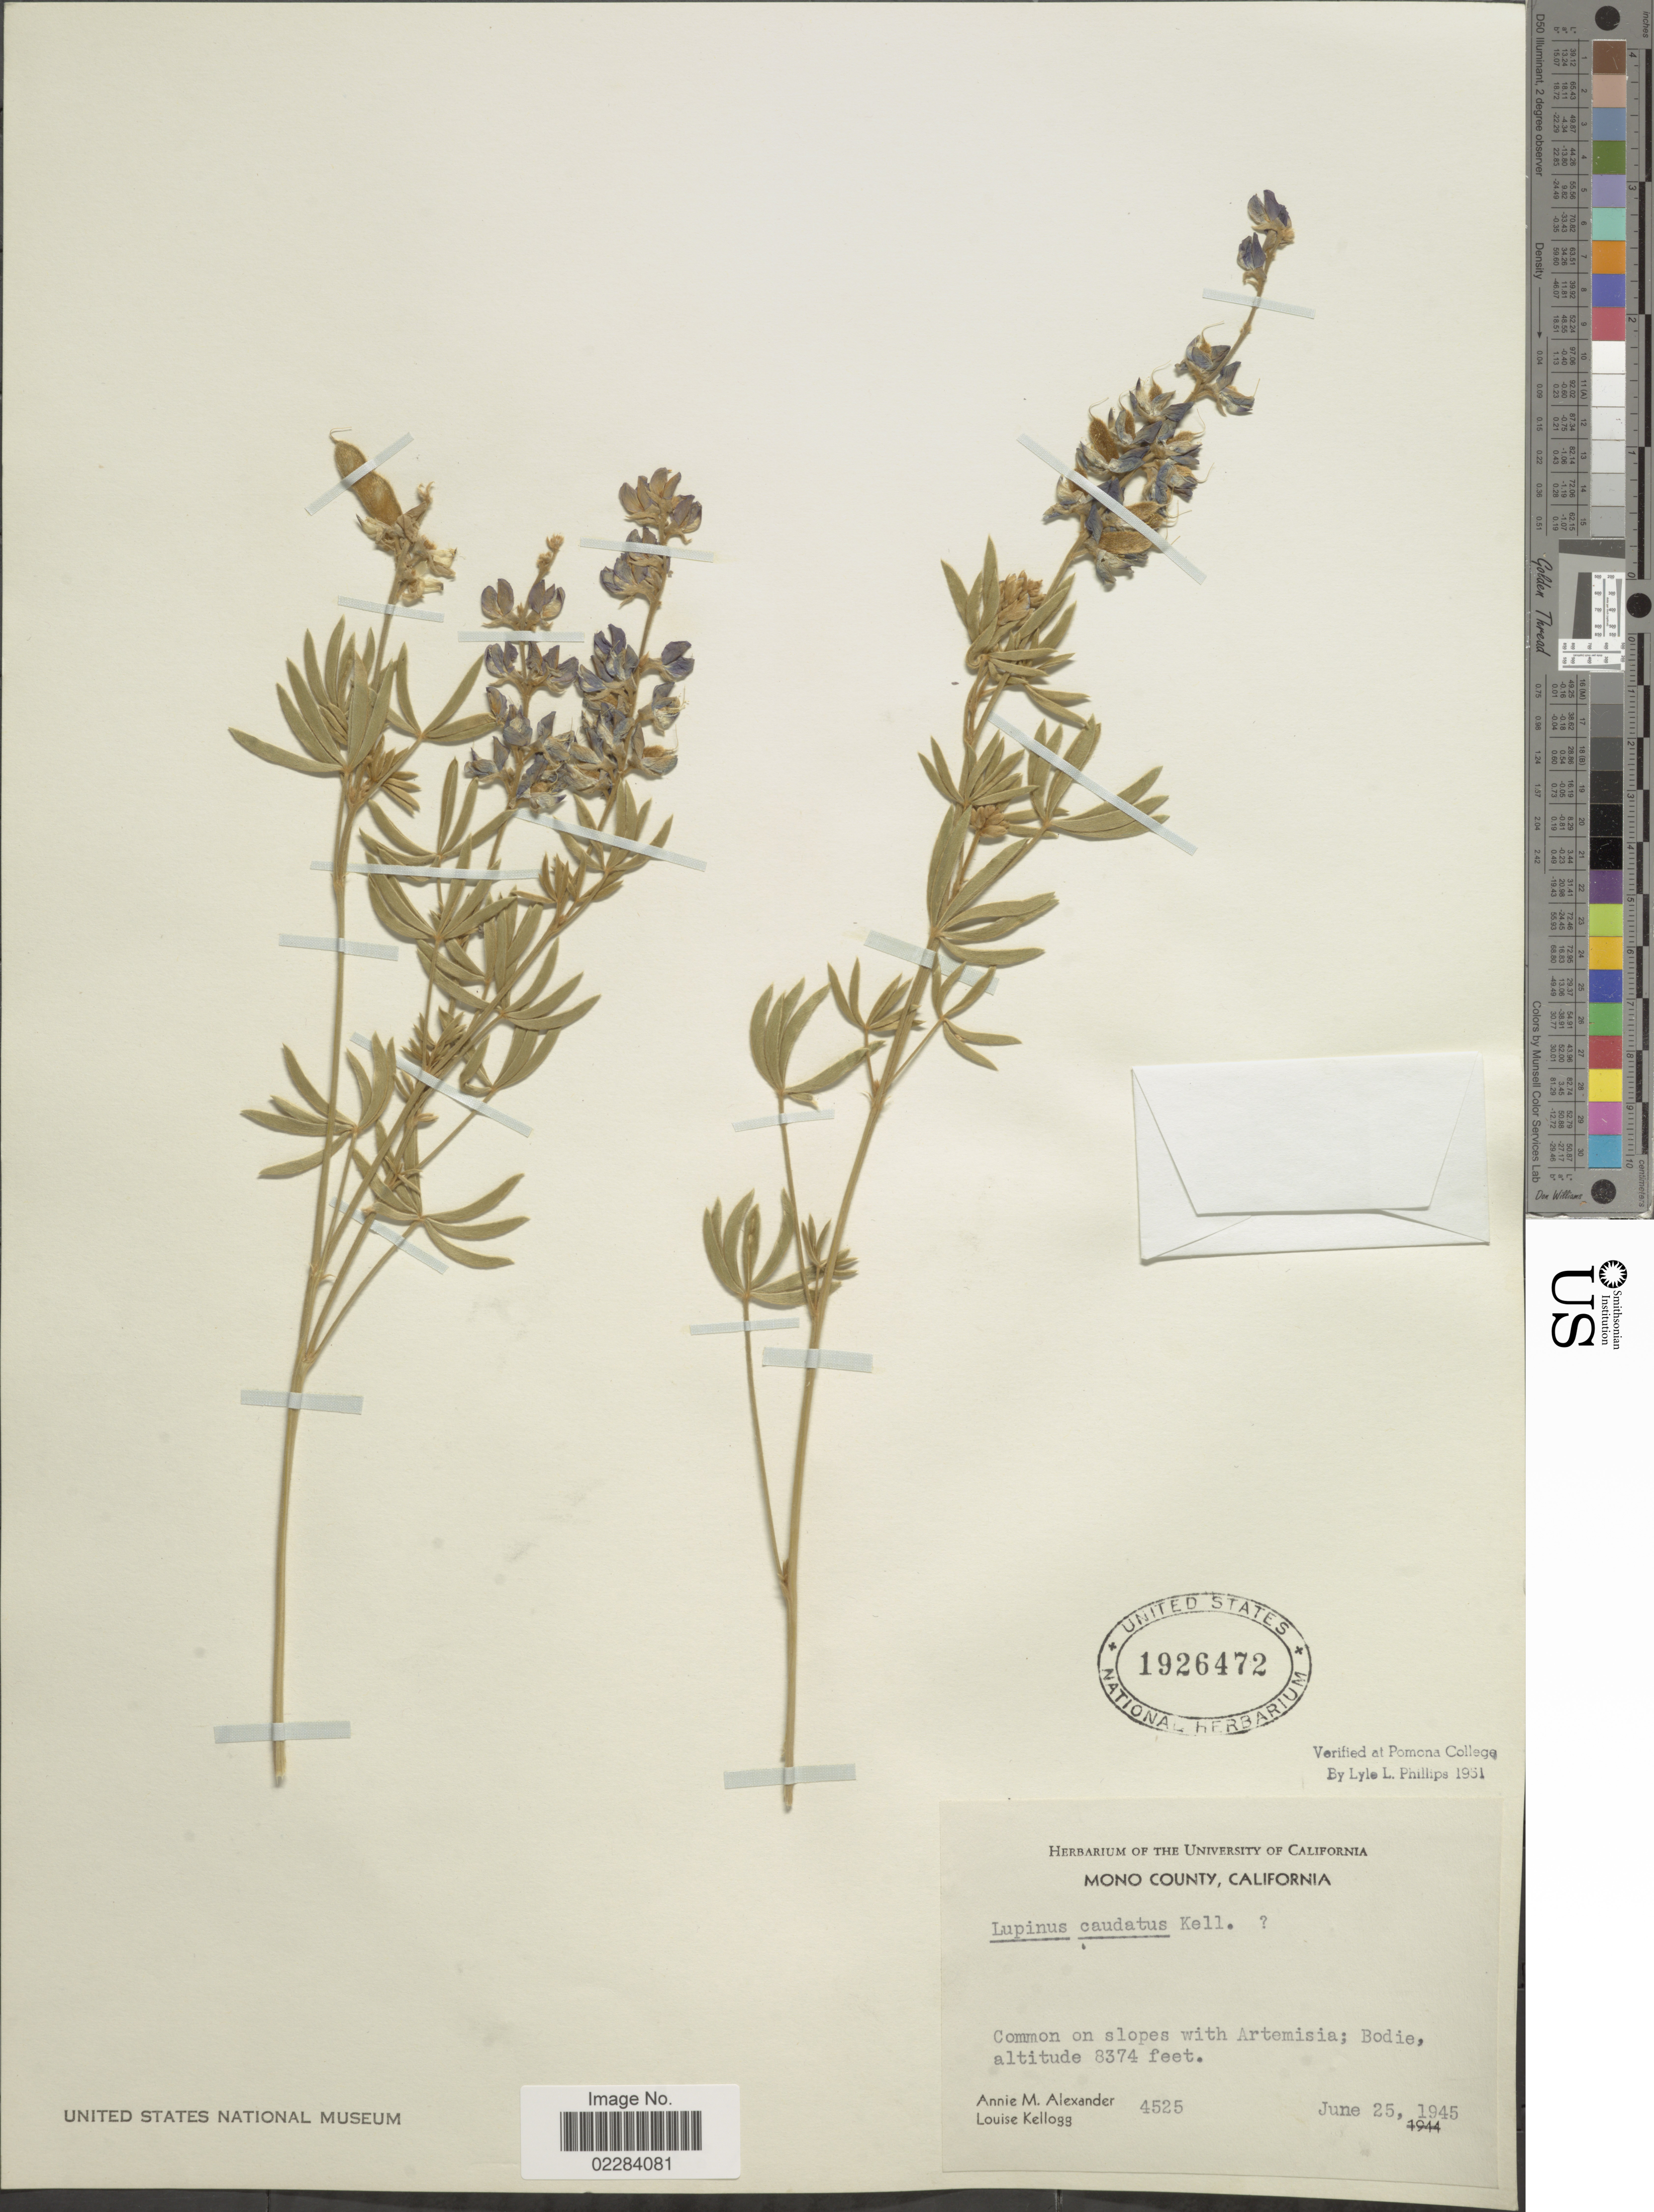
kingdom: Plantae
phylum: Tracheophyta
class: Magnoliopsida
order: Fabales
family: Fabaceae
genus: Lupinus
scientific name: Lupinus argenteus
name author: Pursh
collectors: A. M. Alexander & L. Kellogg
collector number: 4525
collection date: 1945-06-25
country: United States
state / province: California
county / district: Mono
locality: Mono County. common on slopes with Artemisia; Bodie.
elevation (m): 2552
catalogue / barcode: US 1926472